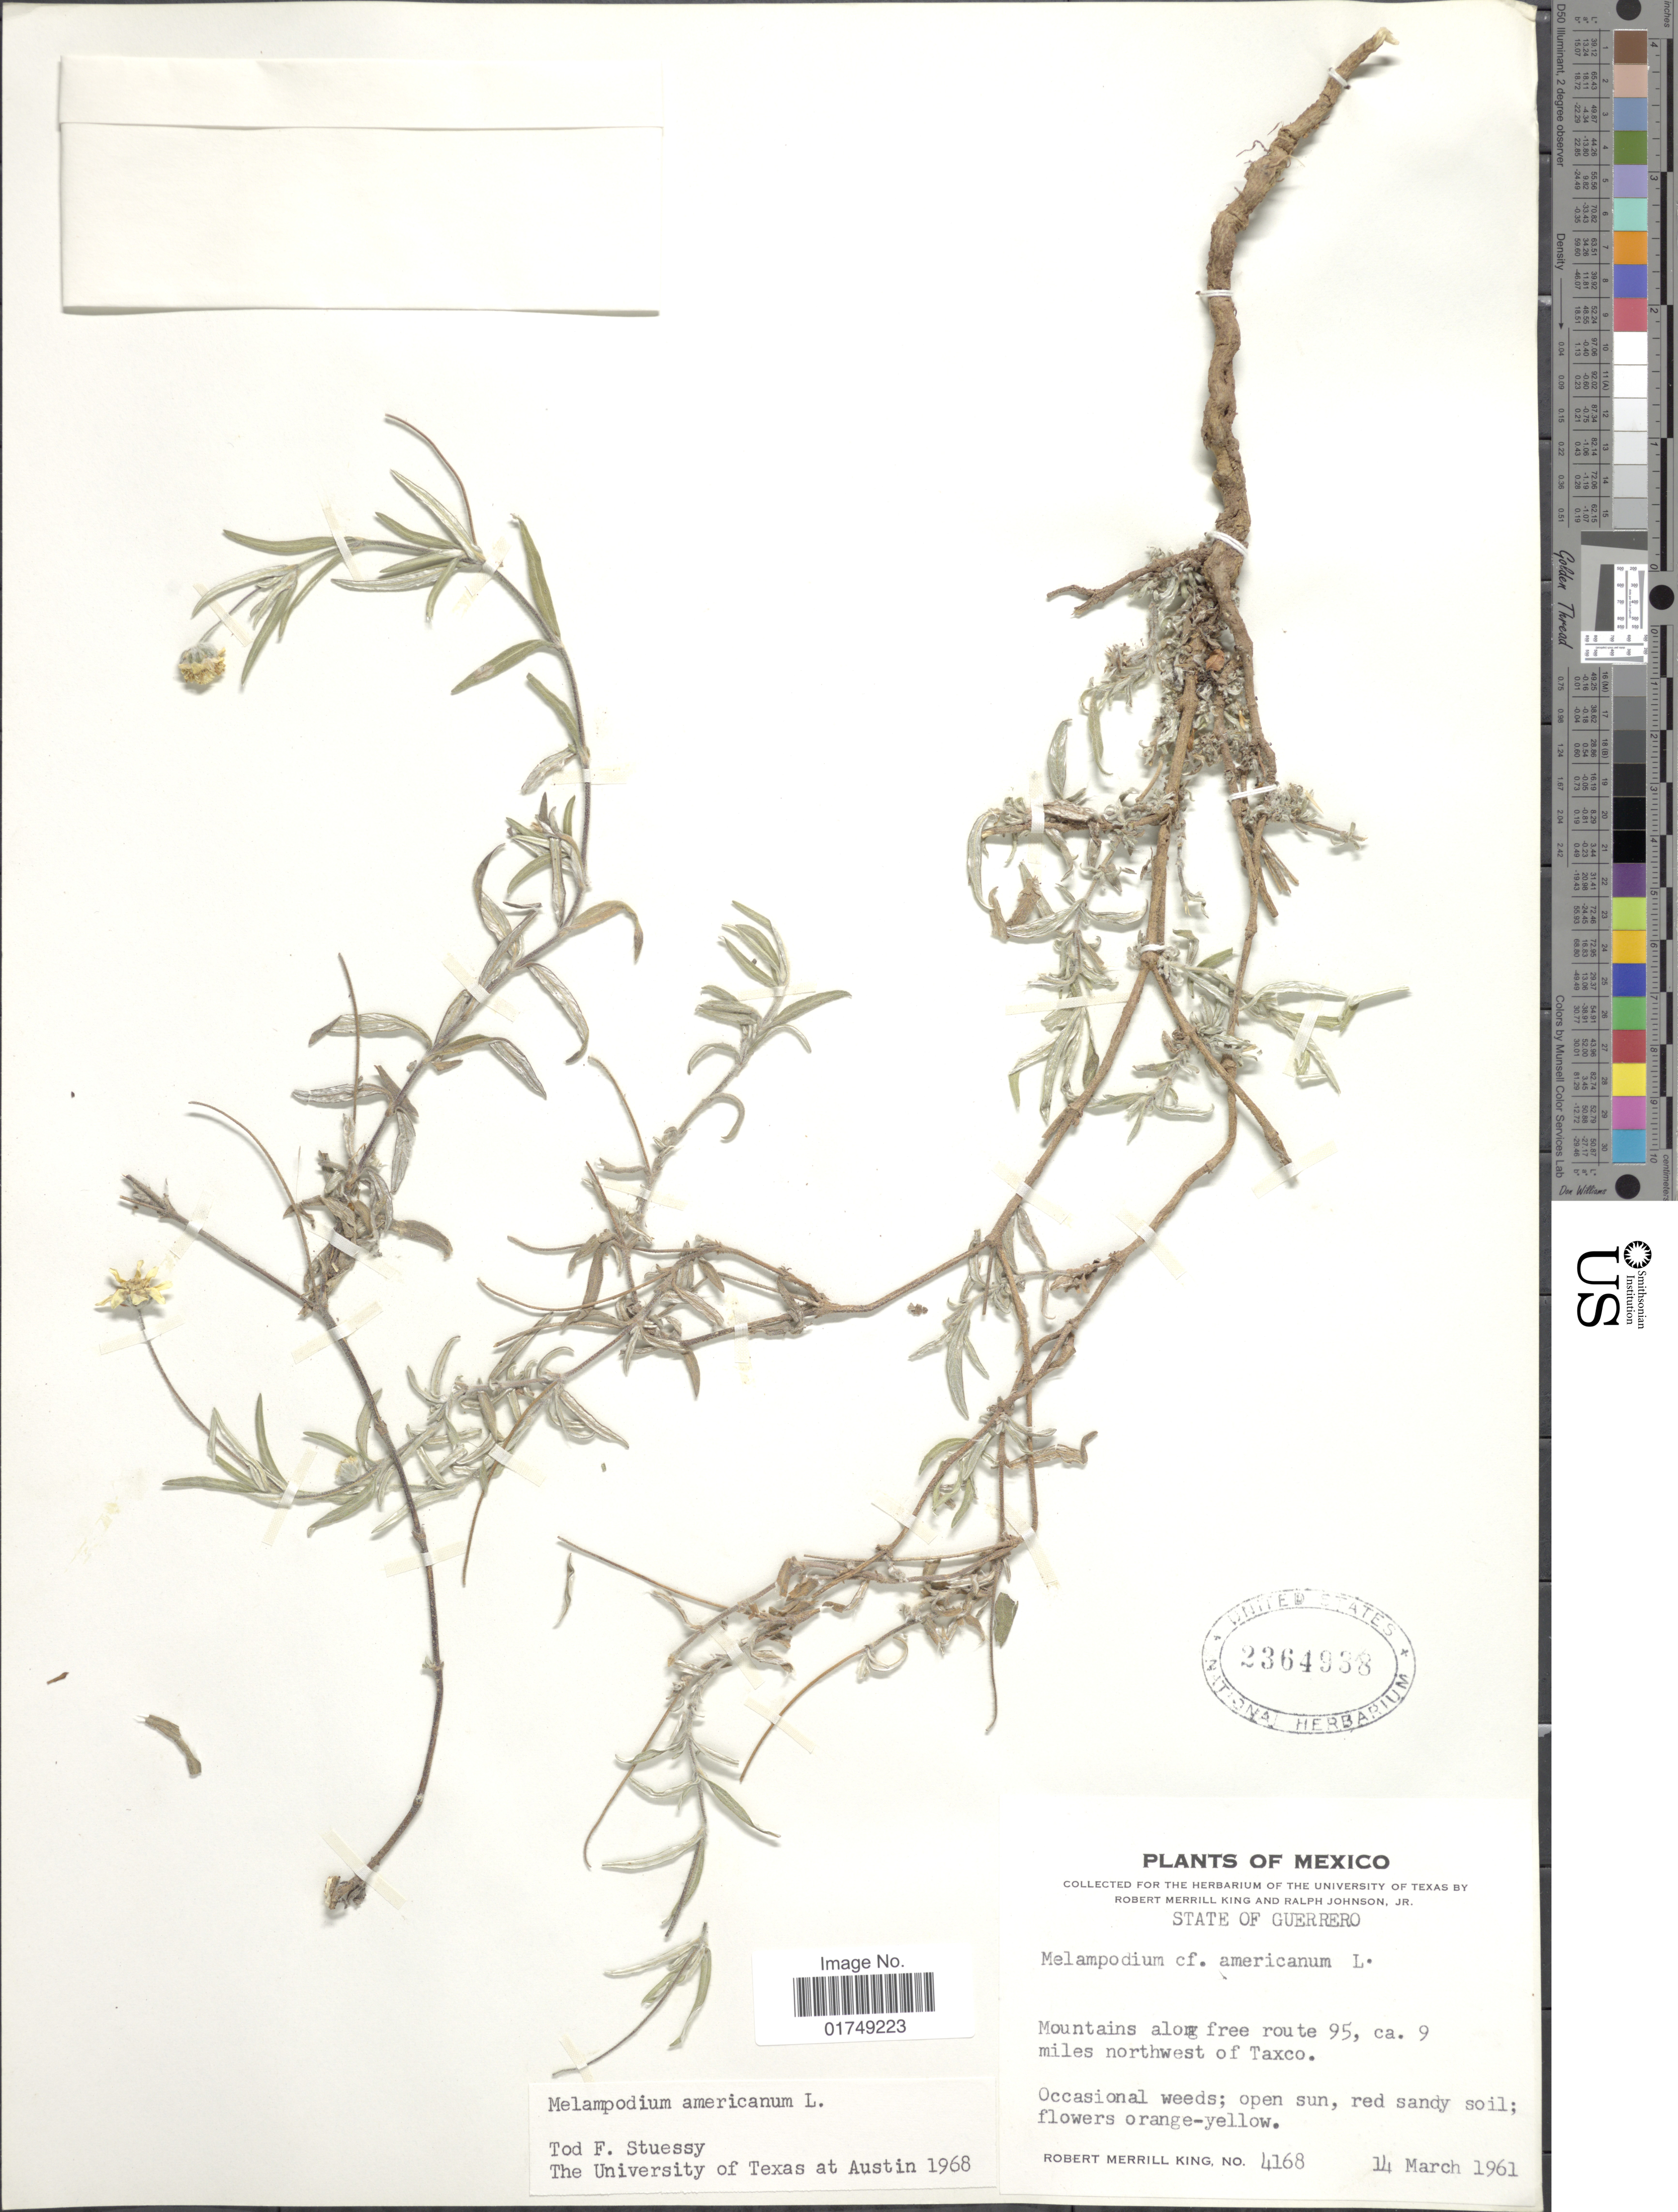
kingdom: Plantae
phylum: Tracheophyta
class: Magnoliopsida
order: Asterales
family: Asteraceae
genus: Melampodium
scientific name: Melampodium americanum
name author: L.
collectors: R. M. King & R. Johnson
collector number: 4168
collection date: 1961-03-14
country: Mexico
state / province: Guerrero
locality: Mountains along free route 95, ca 9 miles northwest of Taxco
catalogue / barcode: US 2364938